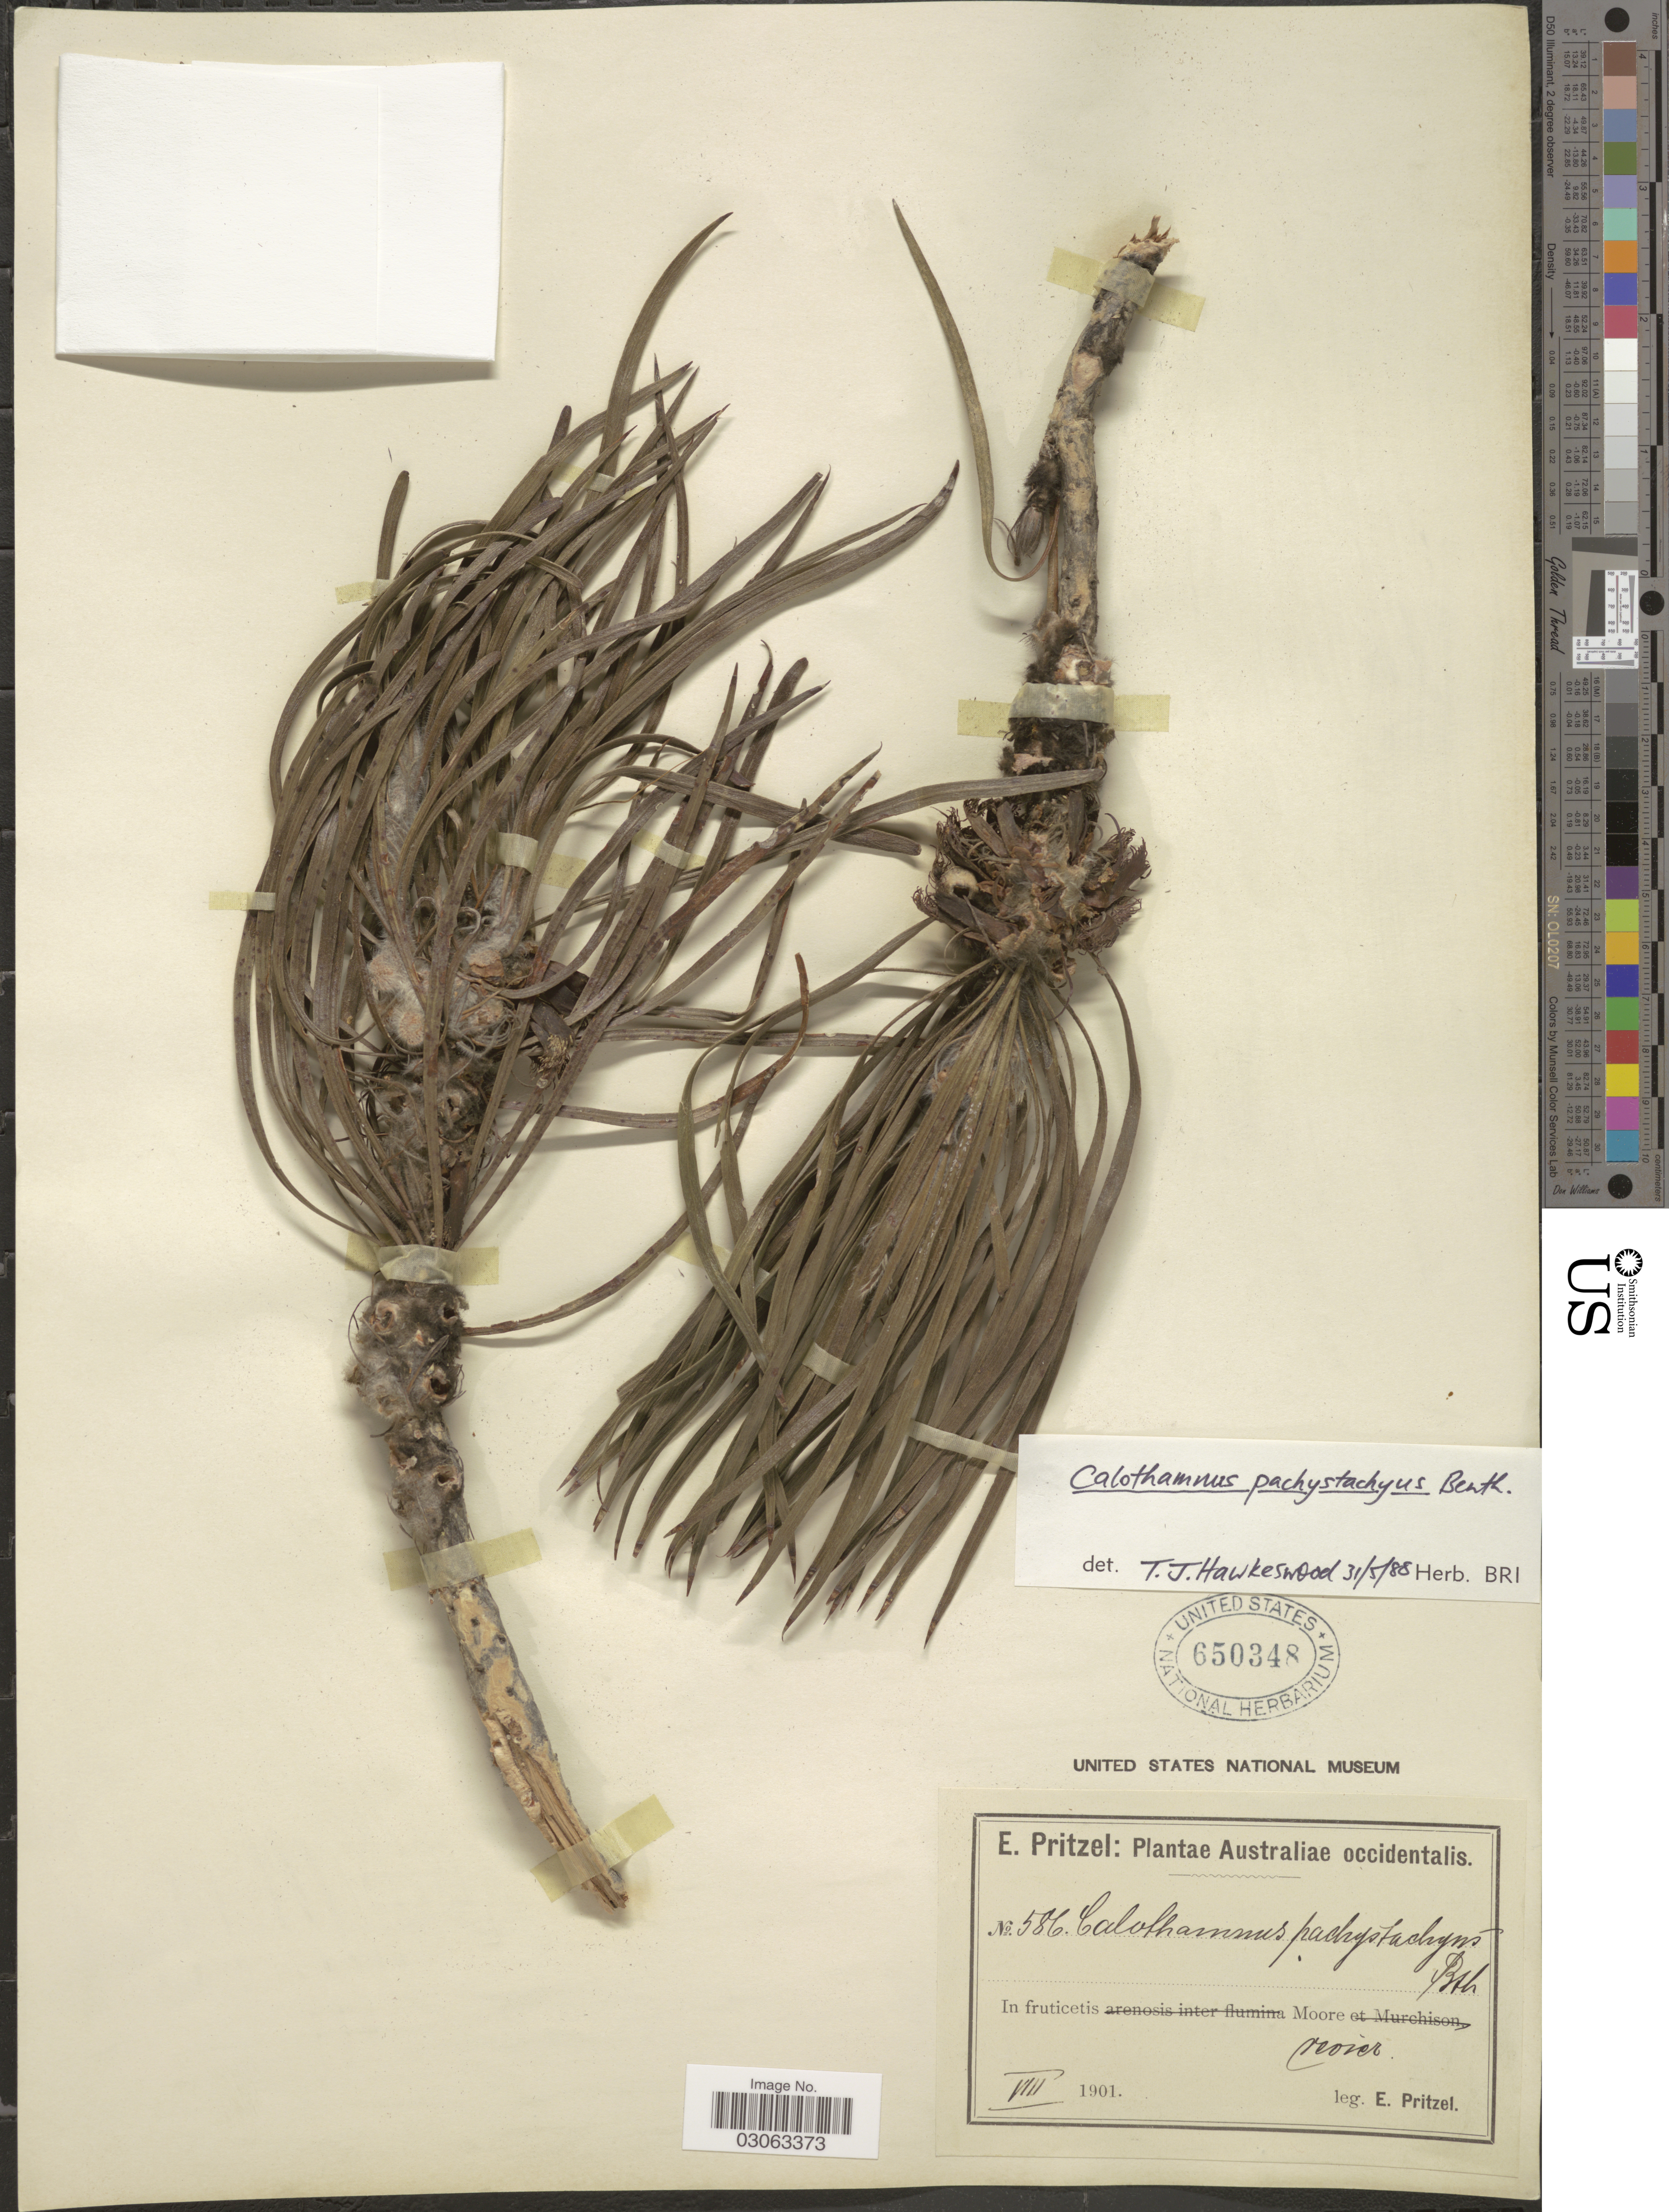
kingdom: Plantae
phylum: Tracheophyta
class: Magnoliopsida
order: Myrtales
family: Myrtaceae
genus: Calothamnus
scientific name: Calothamnus pachystachyus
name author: Benth.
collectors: E. G. Pritzel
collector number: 586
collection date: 1901-08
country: Australia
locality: Australiae occidentalis. In fruticetis Moore revier.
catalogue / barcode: US 650348